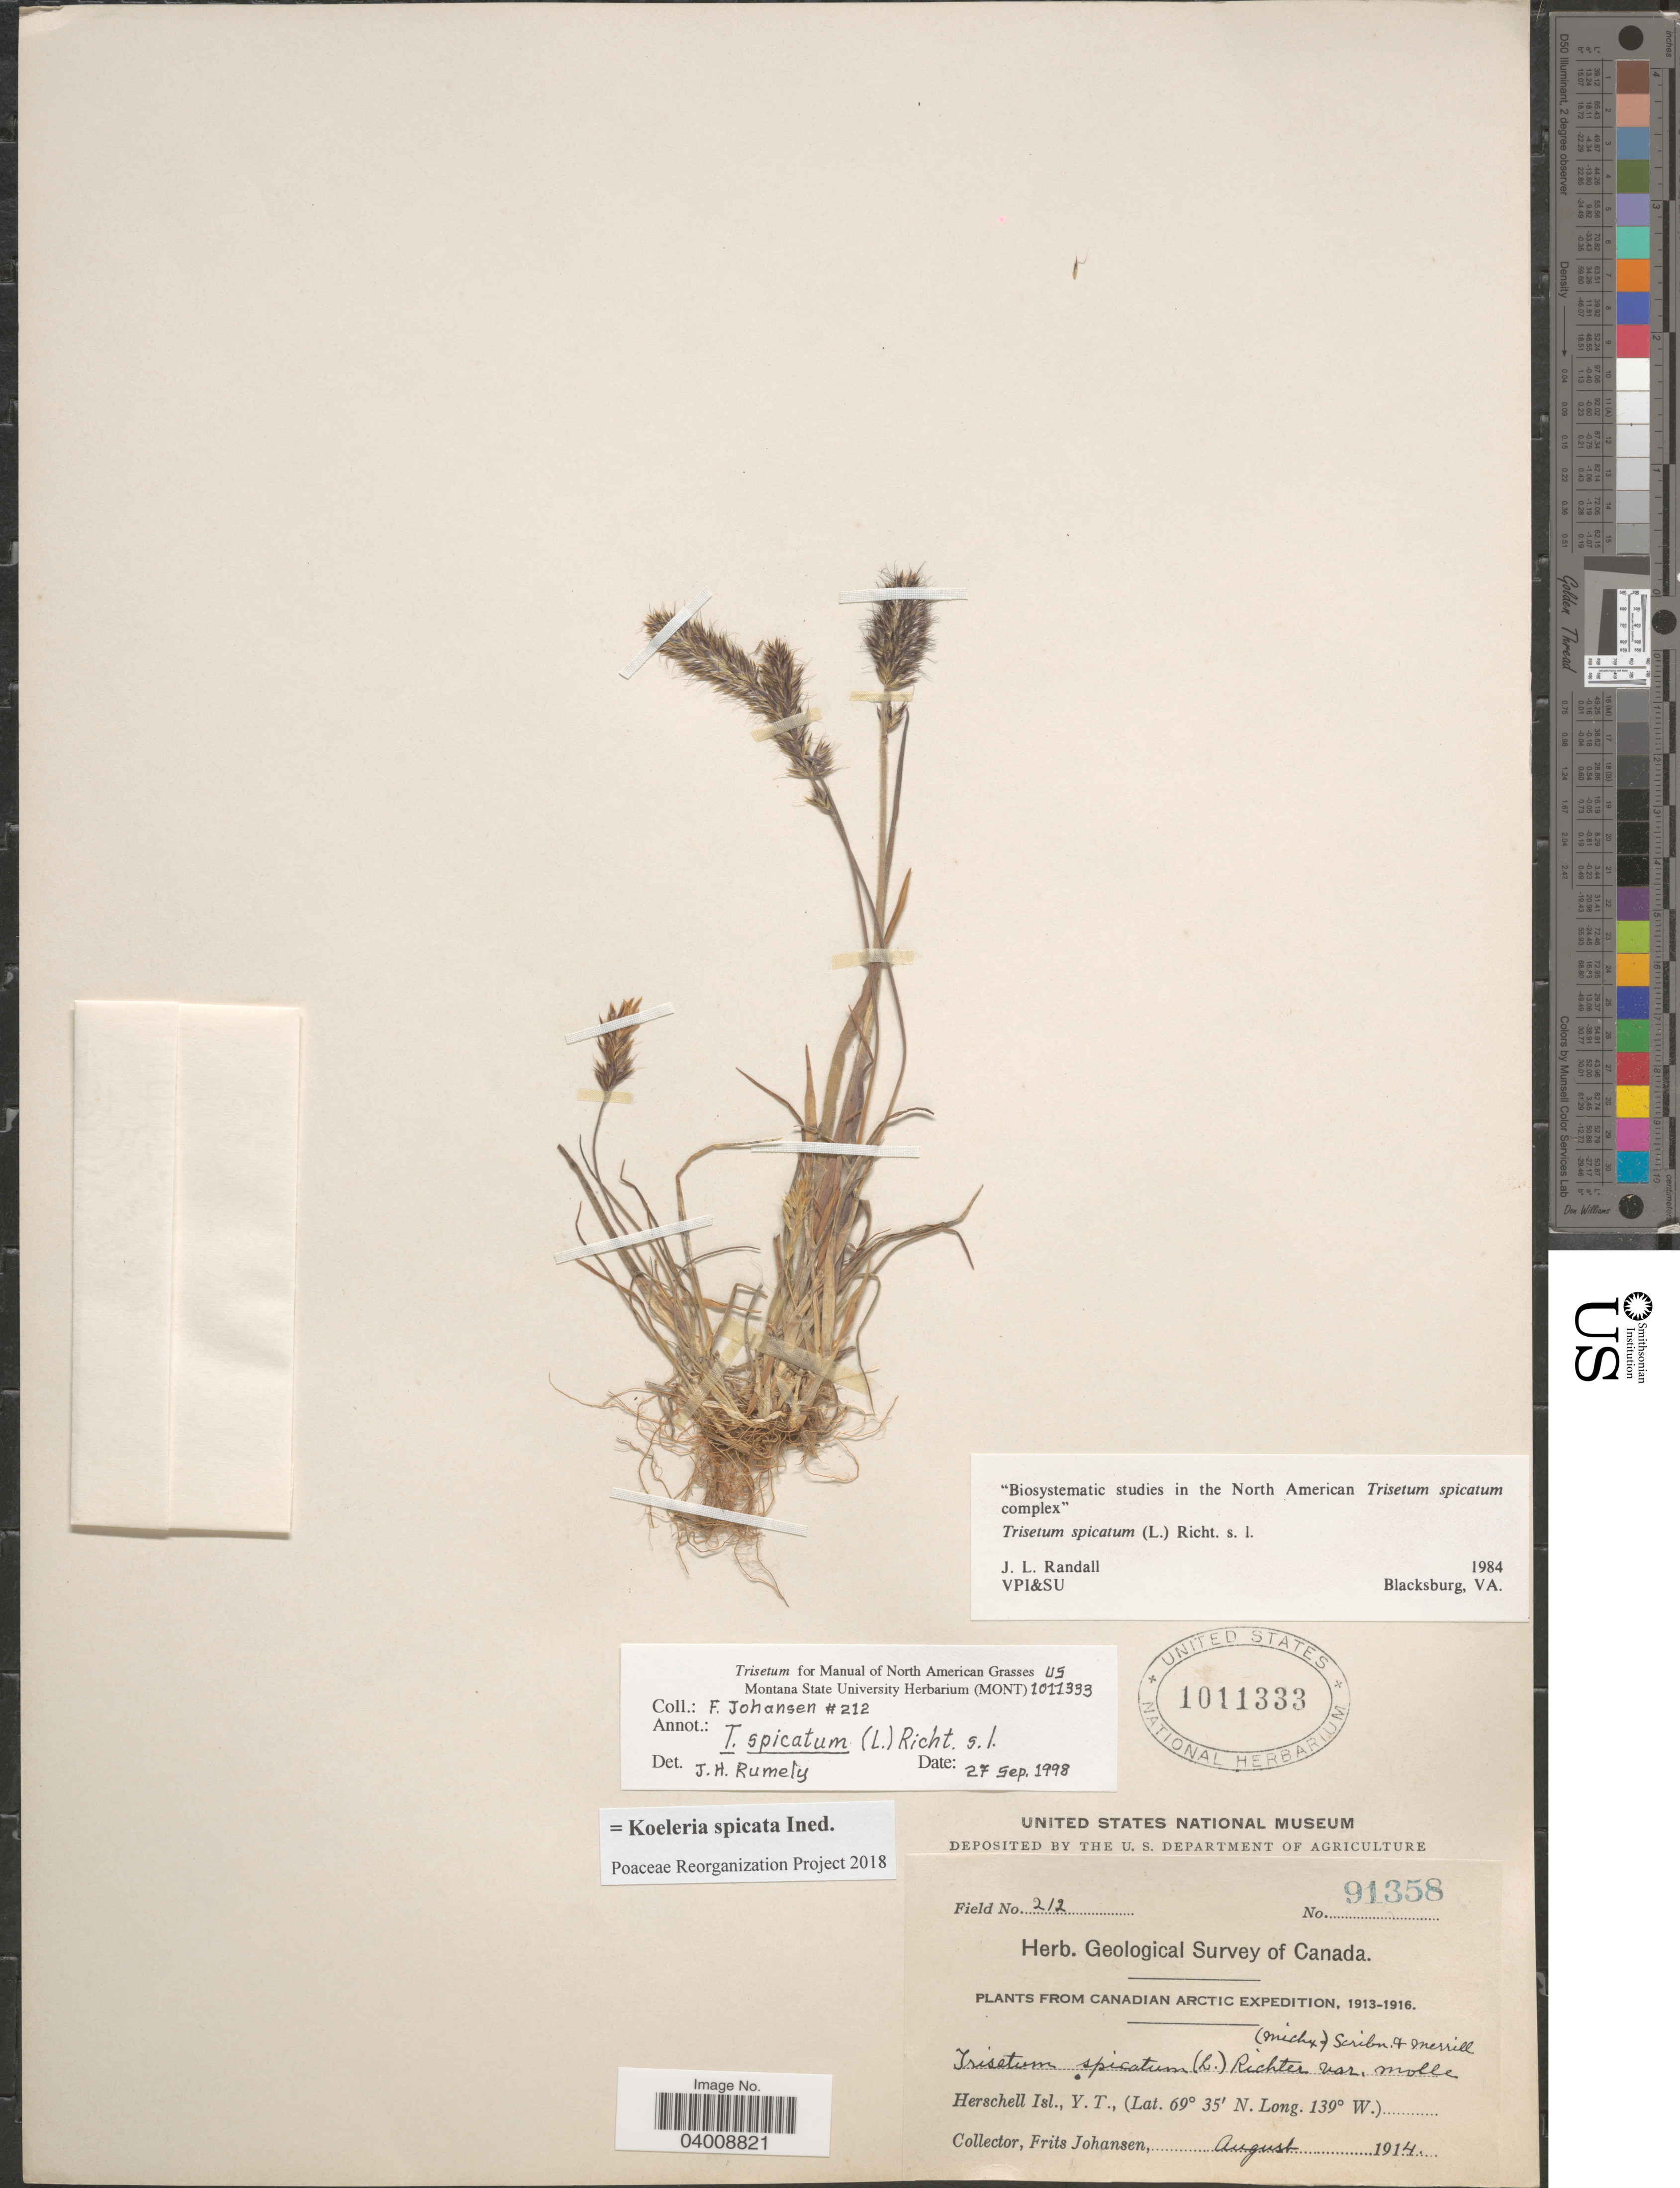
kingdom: Plantae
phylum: Tracheophyta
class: Liliopsida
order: Poales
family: Poaceae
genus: Koeleria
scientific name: Koeleria spicata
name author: (L.) Barberá et al.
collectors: F. Johansen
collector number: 91358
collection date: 1914-08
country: Canada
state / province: Yukon Territory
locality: Herschell Isl.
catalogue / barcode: US 1011333